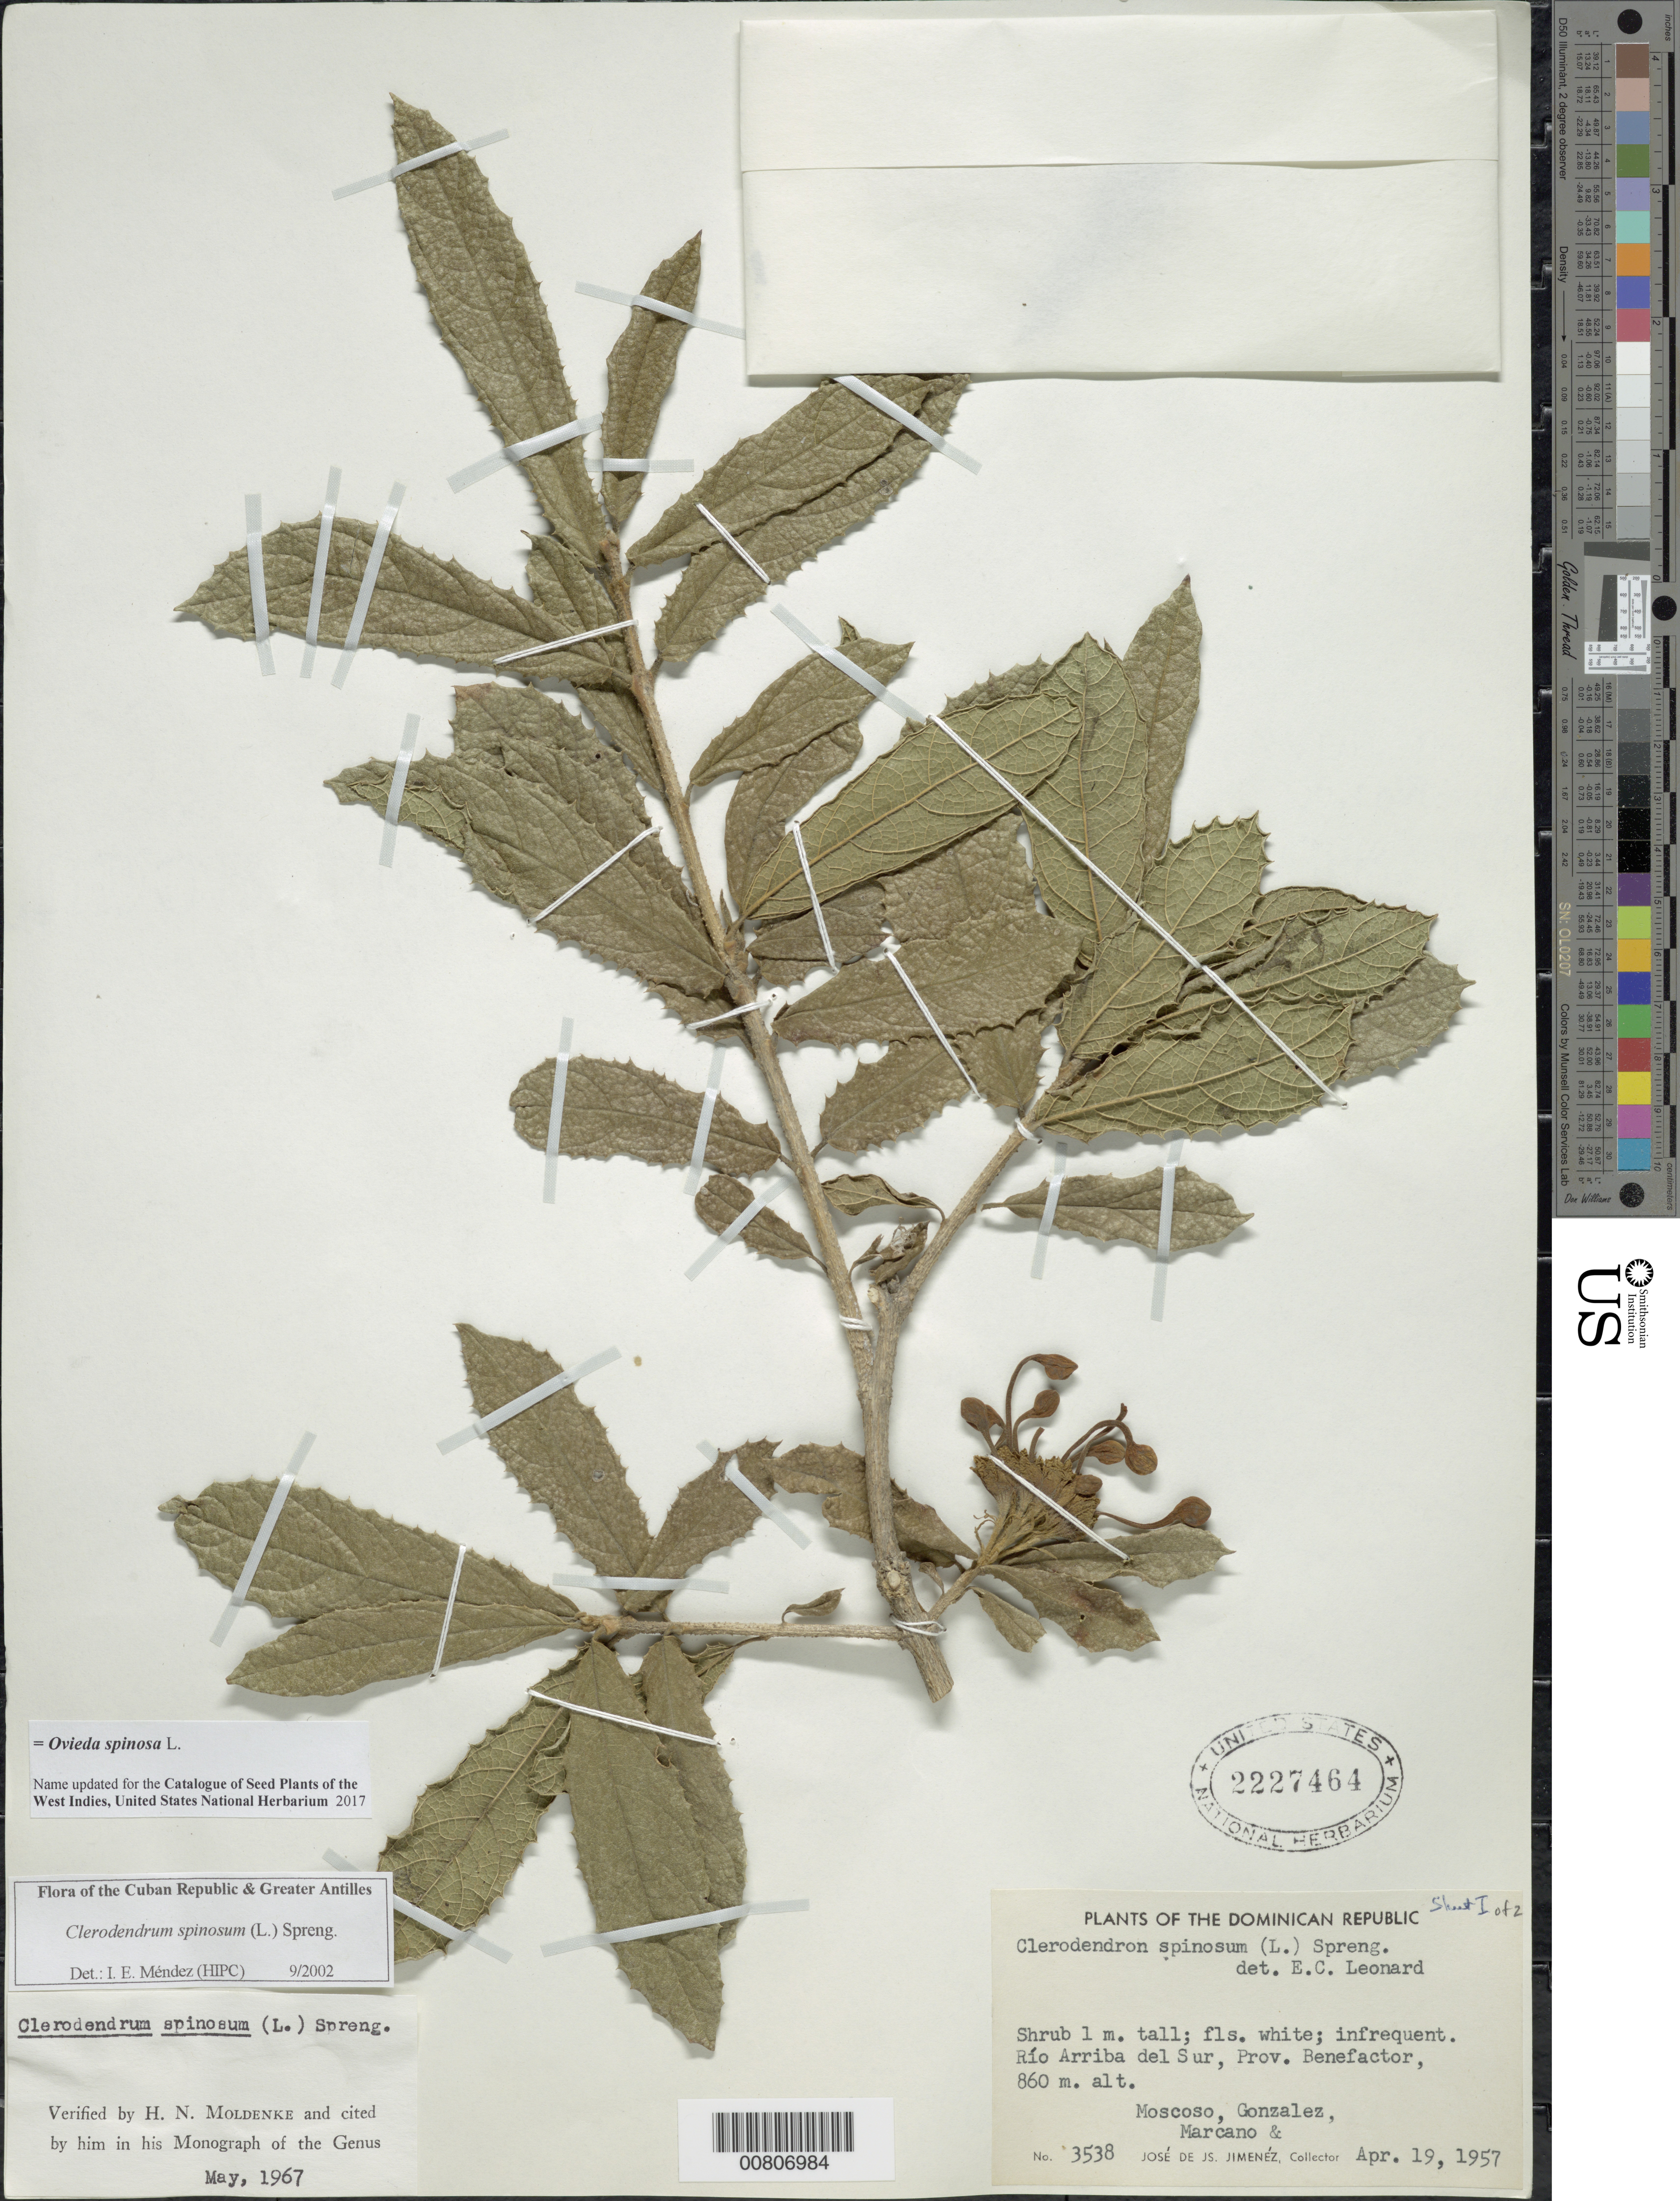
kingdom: Plantae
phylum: Tracheophyta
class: Magnoliopsida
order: Lamiales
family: Lamiaceae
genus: Ovieda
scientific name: Ovieda spinosa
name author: Sw.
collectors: J. J. Jiménez, -. Moscoso, -. Gonzalez & -. Marcano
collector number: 3538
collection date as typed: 19 Apr 1957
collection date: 1957-04-19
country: Dominican Republic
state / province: Baoruco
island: Hispaniola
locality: Prov Benefactor, Río Arriba del Sur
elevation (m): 860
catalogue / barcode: US 2227464